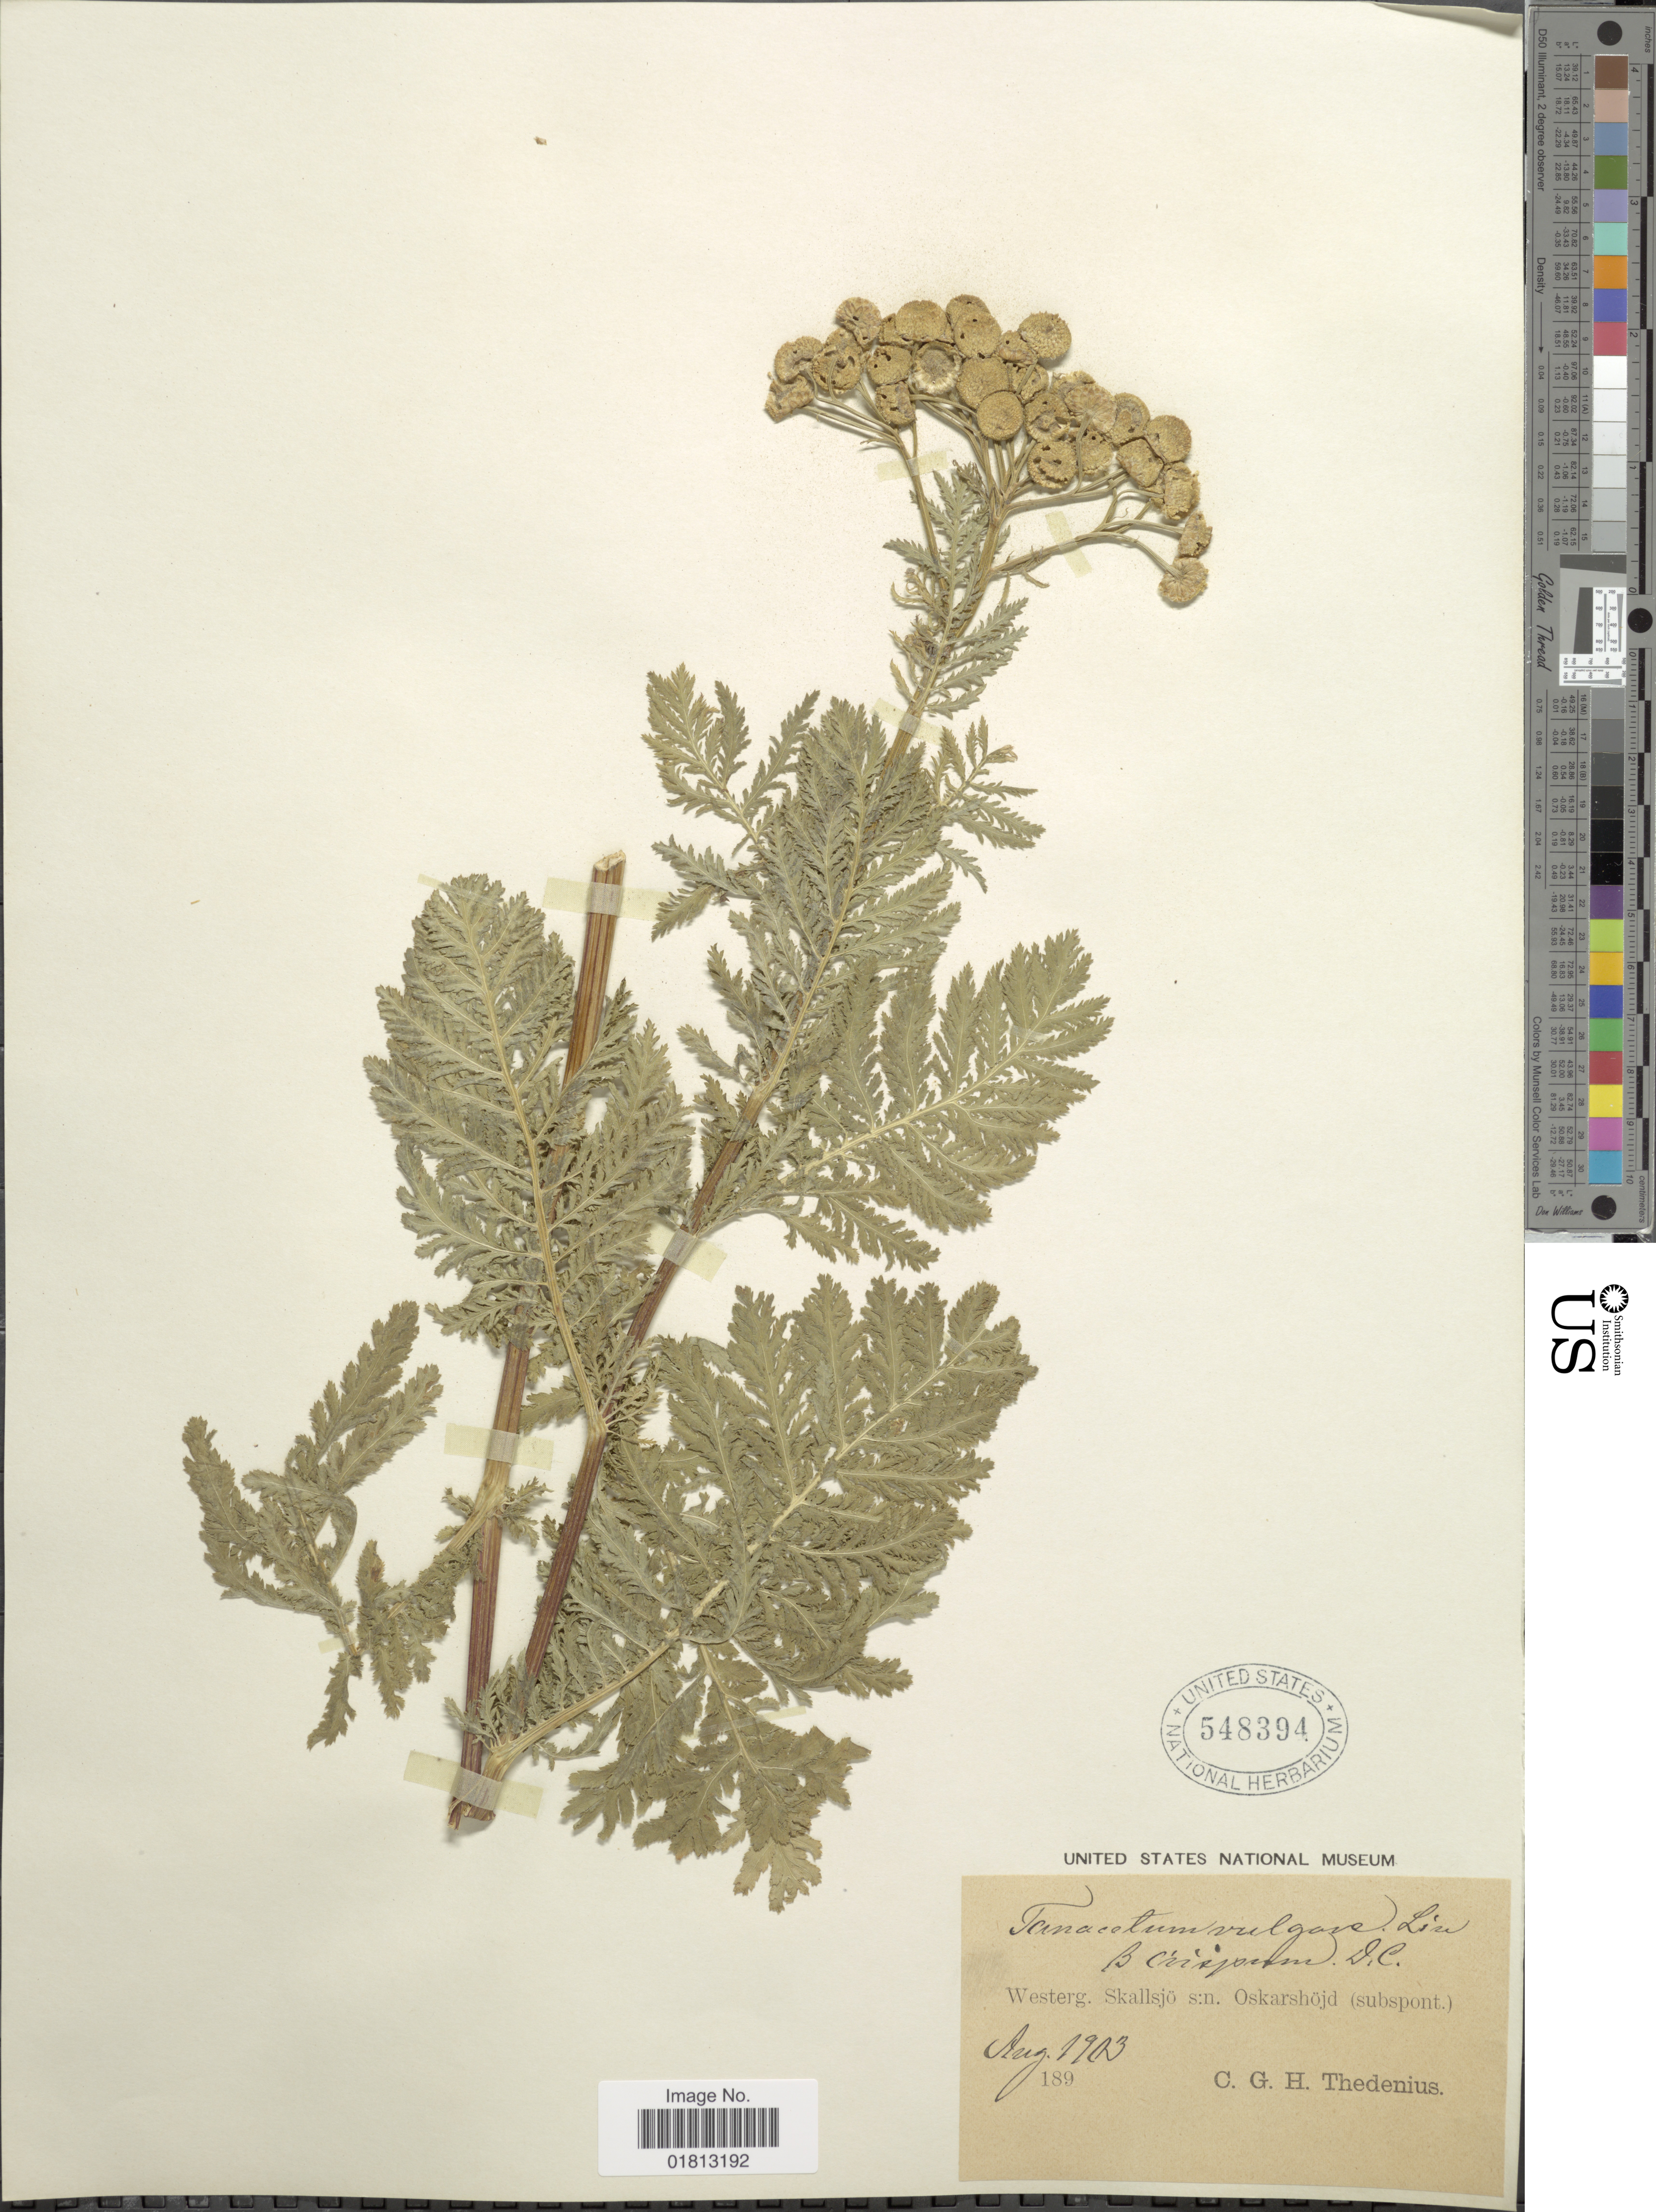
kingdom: Plantae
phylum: Tracheophyta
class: Magnoliopsida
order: Asterales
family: Asteraceae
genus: Tanacetum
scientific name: Tanacetum vulgare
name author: L.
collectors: C. Thedenius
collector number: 189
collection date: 1903-08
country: Sweden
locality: Westerg. Skallsjo s:n Oskarhijd (subspont)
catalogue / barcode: US 548394